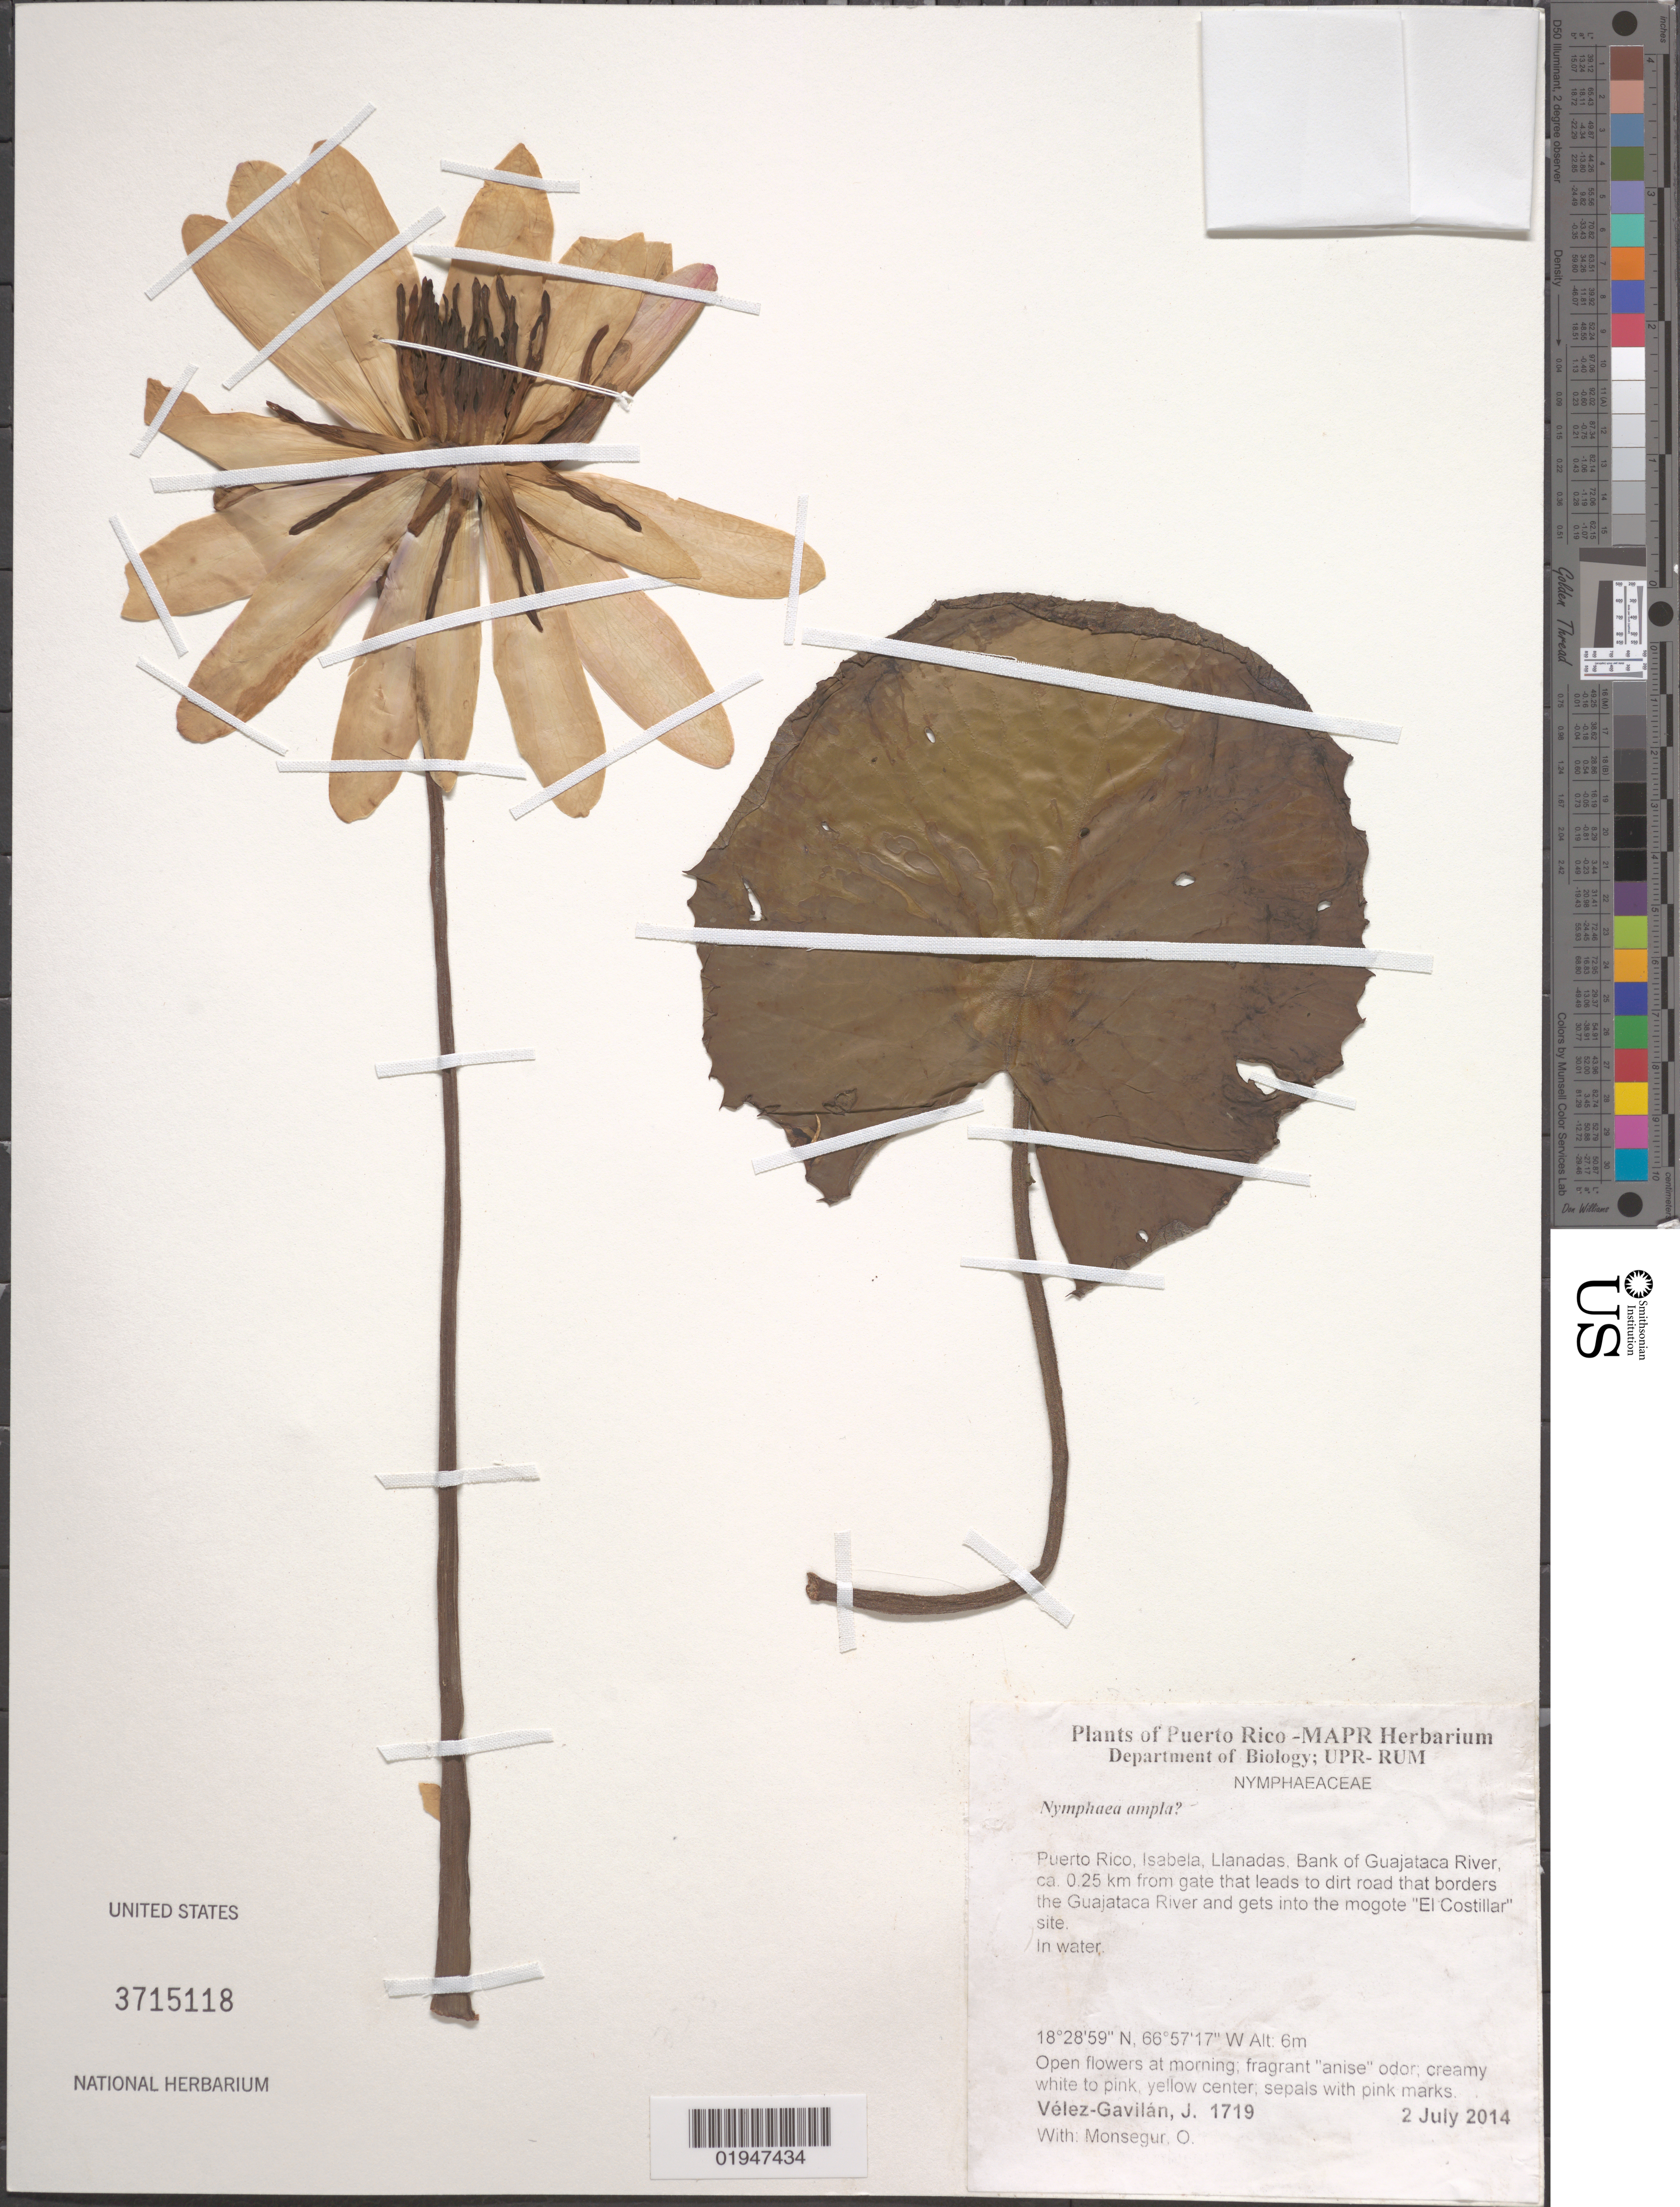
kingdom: Plantae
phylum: Tracheophyta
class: Magnoliopsida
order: Nymphaeales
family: Nymphaeaceae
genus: Nymphaea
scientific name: Nymphaea ampla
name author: (Salisb.) DC.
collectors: J. Vélez-Gavilán & O. Monsegur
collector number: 1719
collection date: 2014-07-02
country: Puerto Rico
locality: Isabela, Llanadas. Bank of Guajataca River, ca. 0.25 km from gate that leads to dirt road that borders the Guajataca River and gets into the mogote "El Costillar" site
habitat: In water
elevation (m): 6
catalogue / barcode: US 3715118